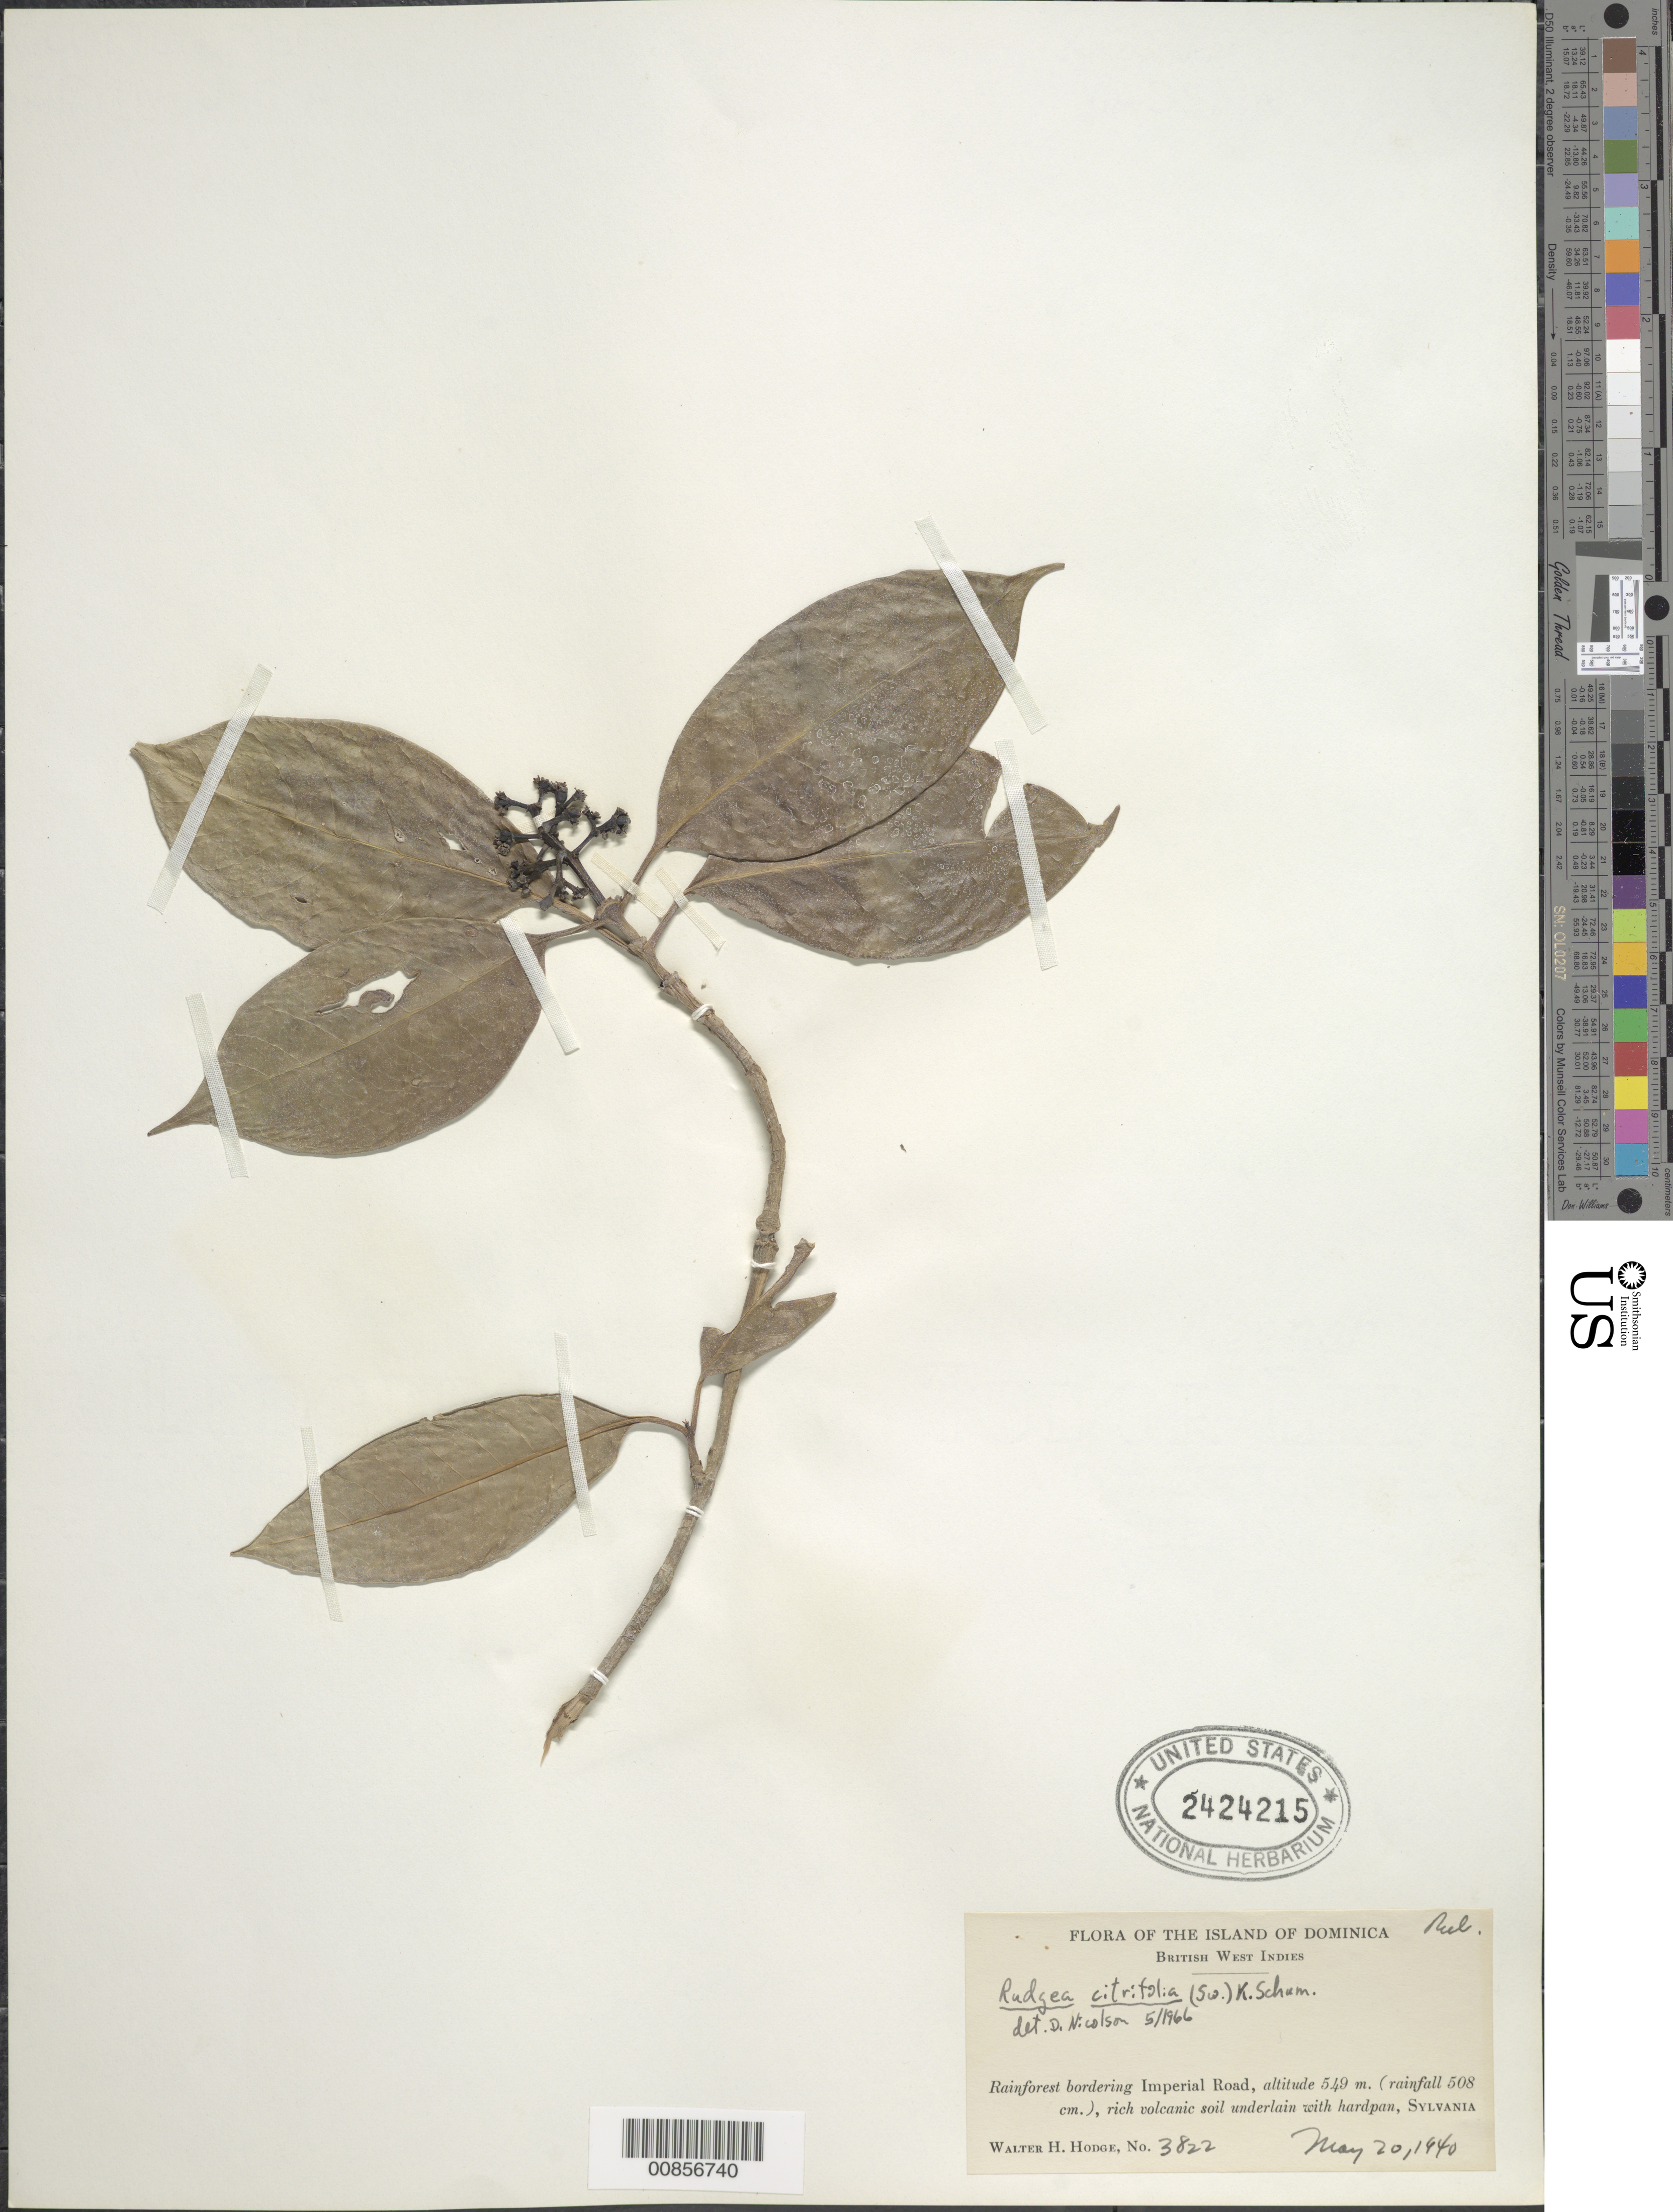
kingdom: Plantae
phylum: Tracheophyta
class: Magnoliopsida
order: Gentianales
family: Rubiaceae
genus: Rudgea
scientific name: Rudgea citrifolia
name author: (Sw.) K. Schum.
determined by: Nicolson, Dan H.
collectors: W. Hodge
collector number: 3822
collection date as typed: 20 May 1940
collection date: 1940-05-20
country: Dominica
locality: Forest bordering Imperial Road. Sylvania.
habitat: Rainforest bordering road, on rich volcanic soil underlain with hardpan (rainfall 508 cm)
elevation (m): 549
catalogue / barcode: US 2424215